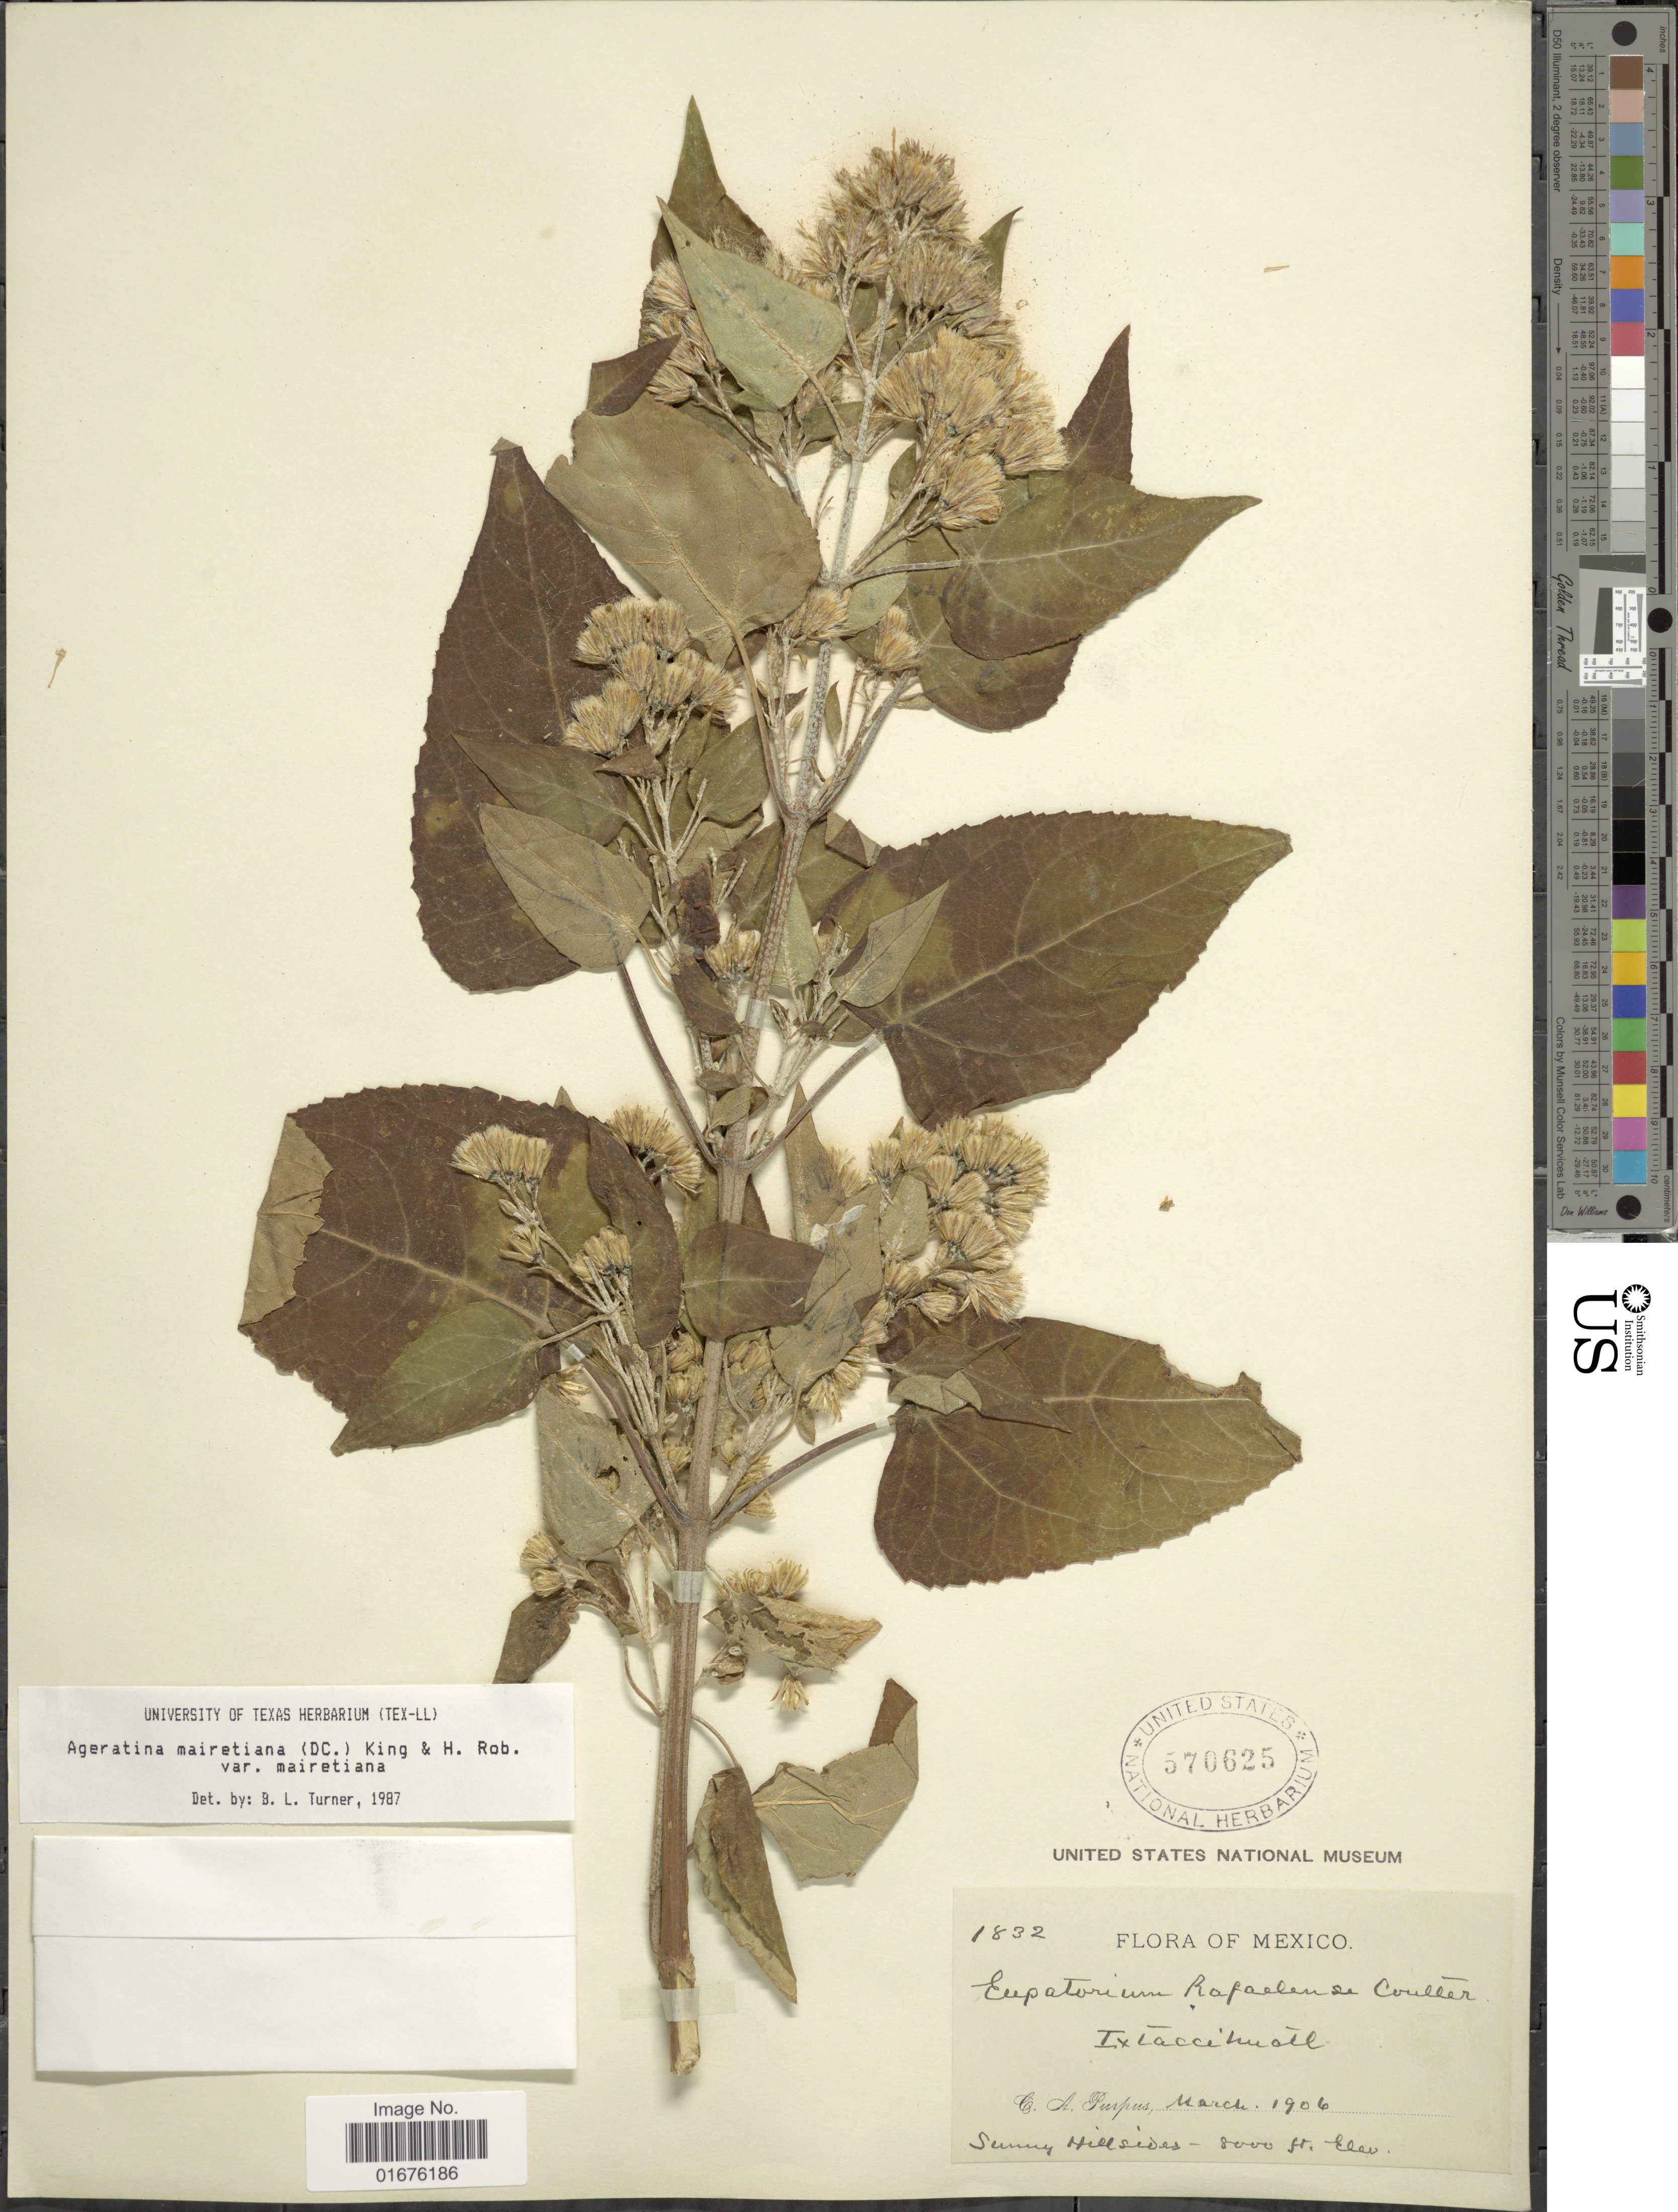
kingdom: Plantae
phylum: Tracheophyta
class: Magnoliopsida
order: Asterales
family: Asteraceae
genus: Ageratina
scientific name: Ageratina mairetiana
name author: (DC.) R.M. King & H. Rob.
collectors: C. A. Purpus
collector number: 1832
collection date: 1906-03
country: Mexico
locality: Ixtaccihuatl, Sunny hillsides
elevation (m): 2438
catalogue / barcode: US 570625